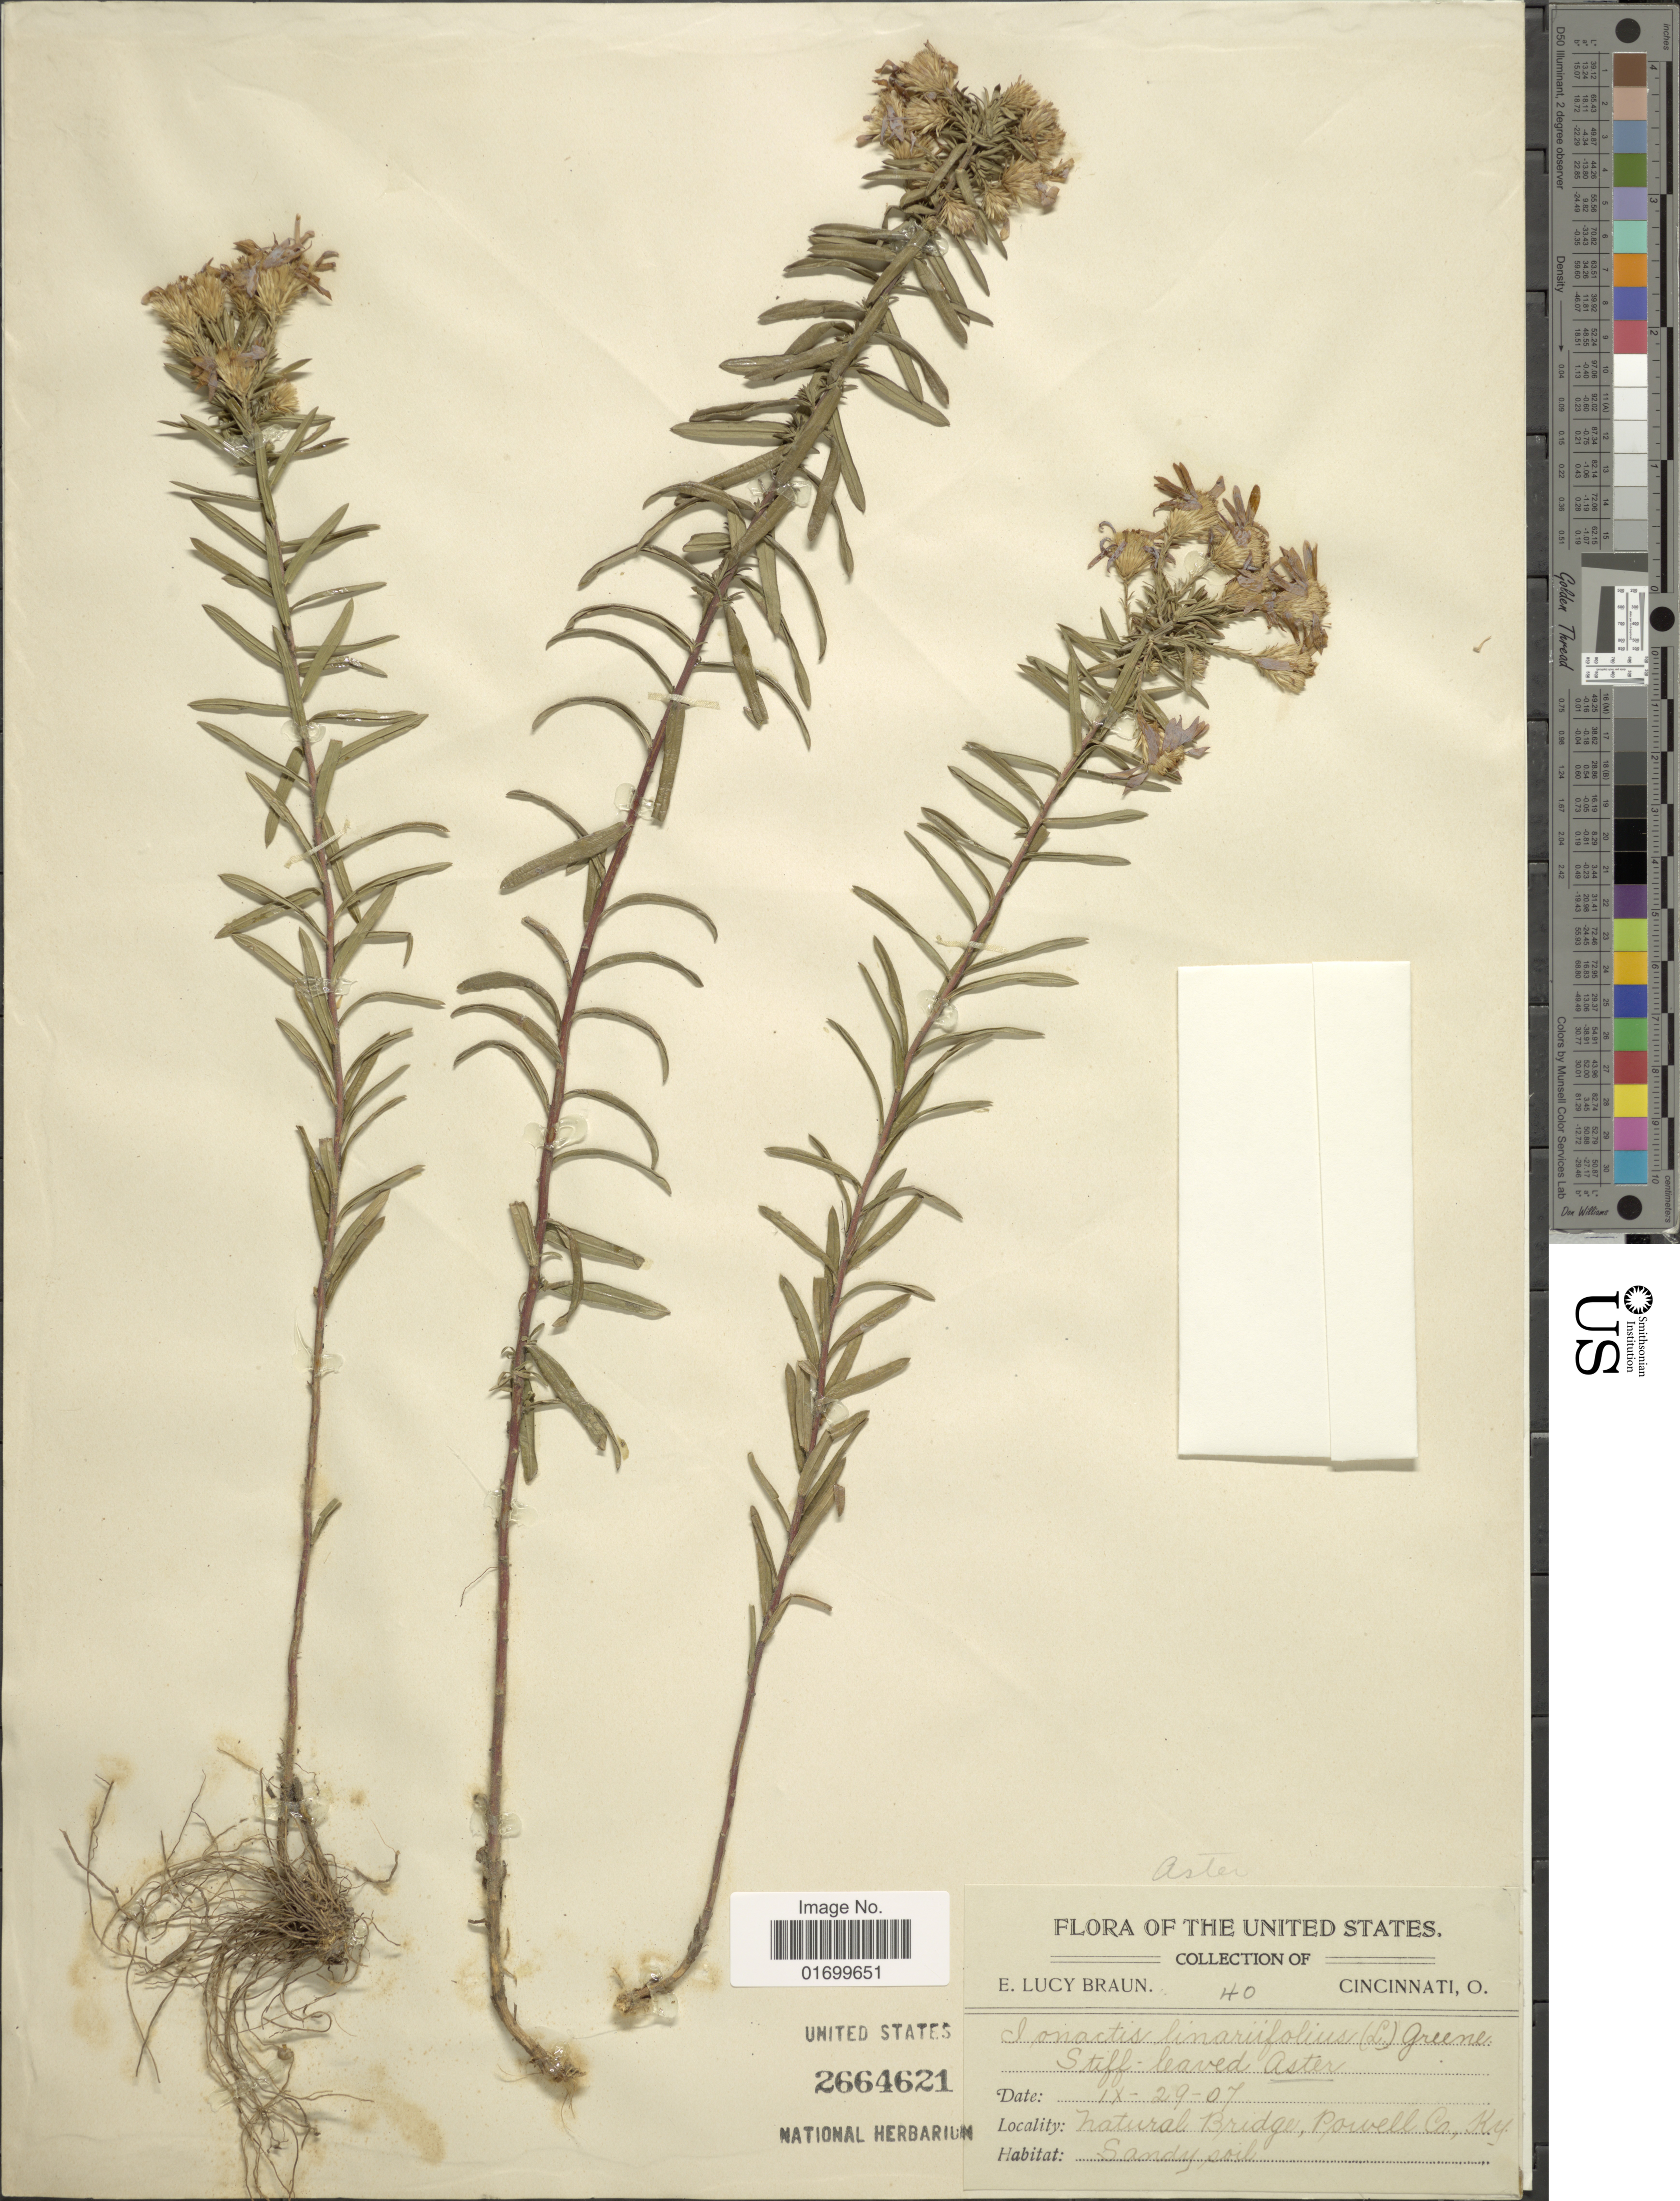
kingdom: Plantae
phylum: Tracheophyta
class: Magnoliopsida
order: Asterales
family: Asteraceae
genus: Ionactis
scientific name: Ionactis linariifolia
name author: (L.) Greene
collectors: E. L. Braun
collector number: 40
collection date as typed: Transcribed d/m/y: 29/9/7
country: United States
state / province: Kentucky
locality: Natural Bridge, Powell Co.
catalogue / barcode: US 2664621